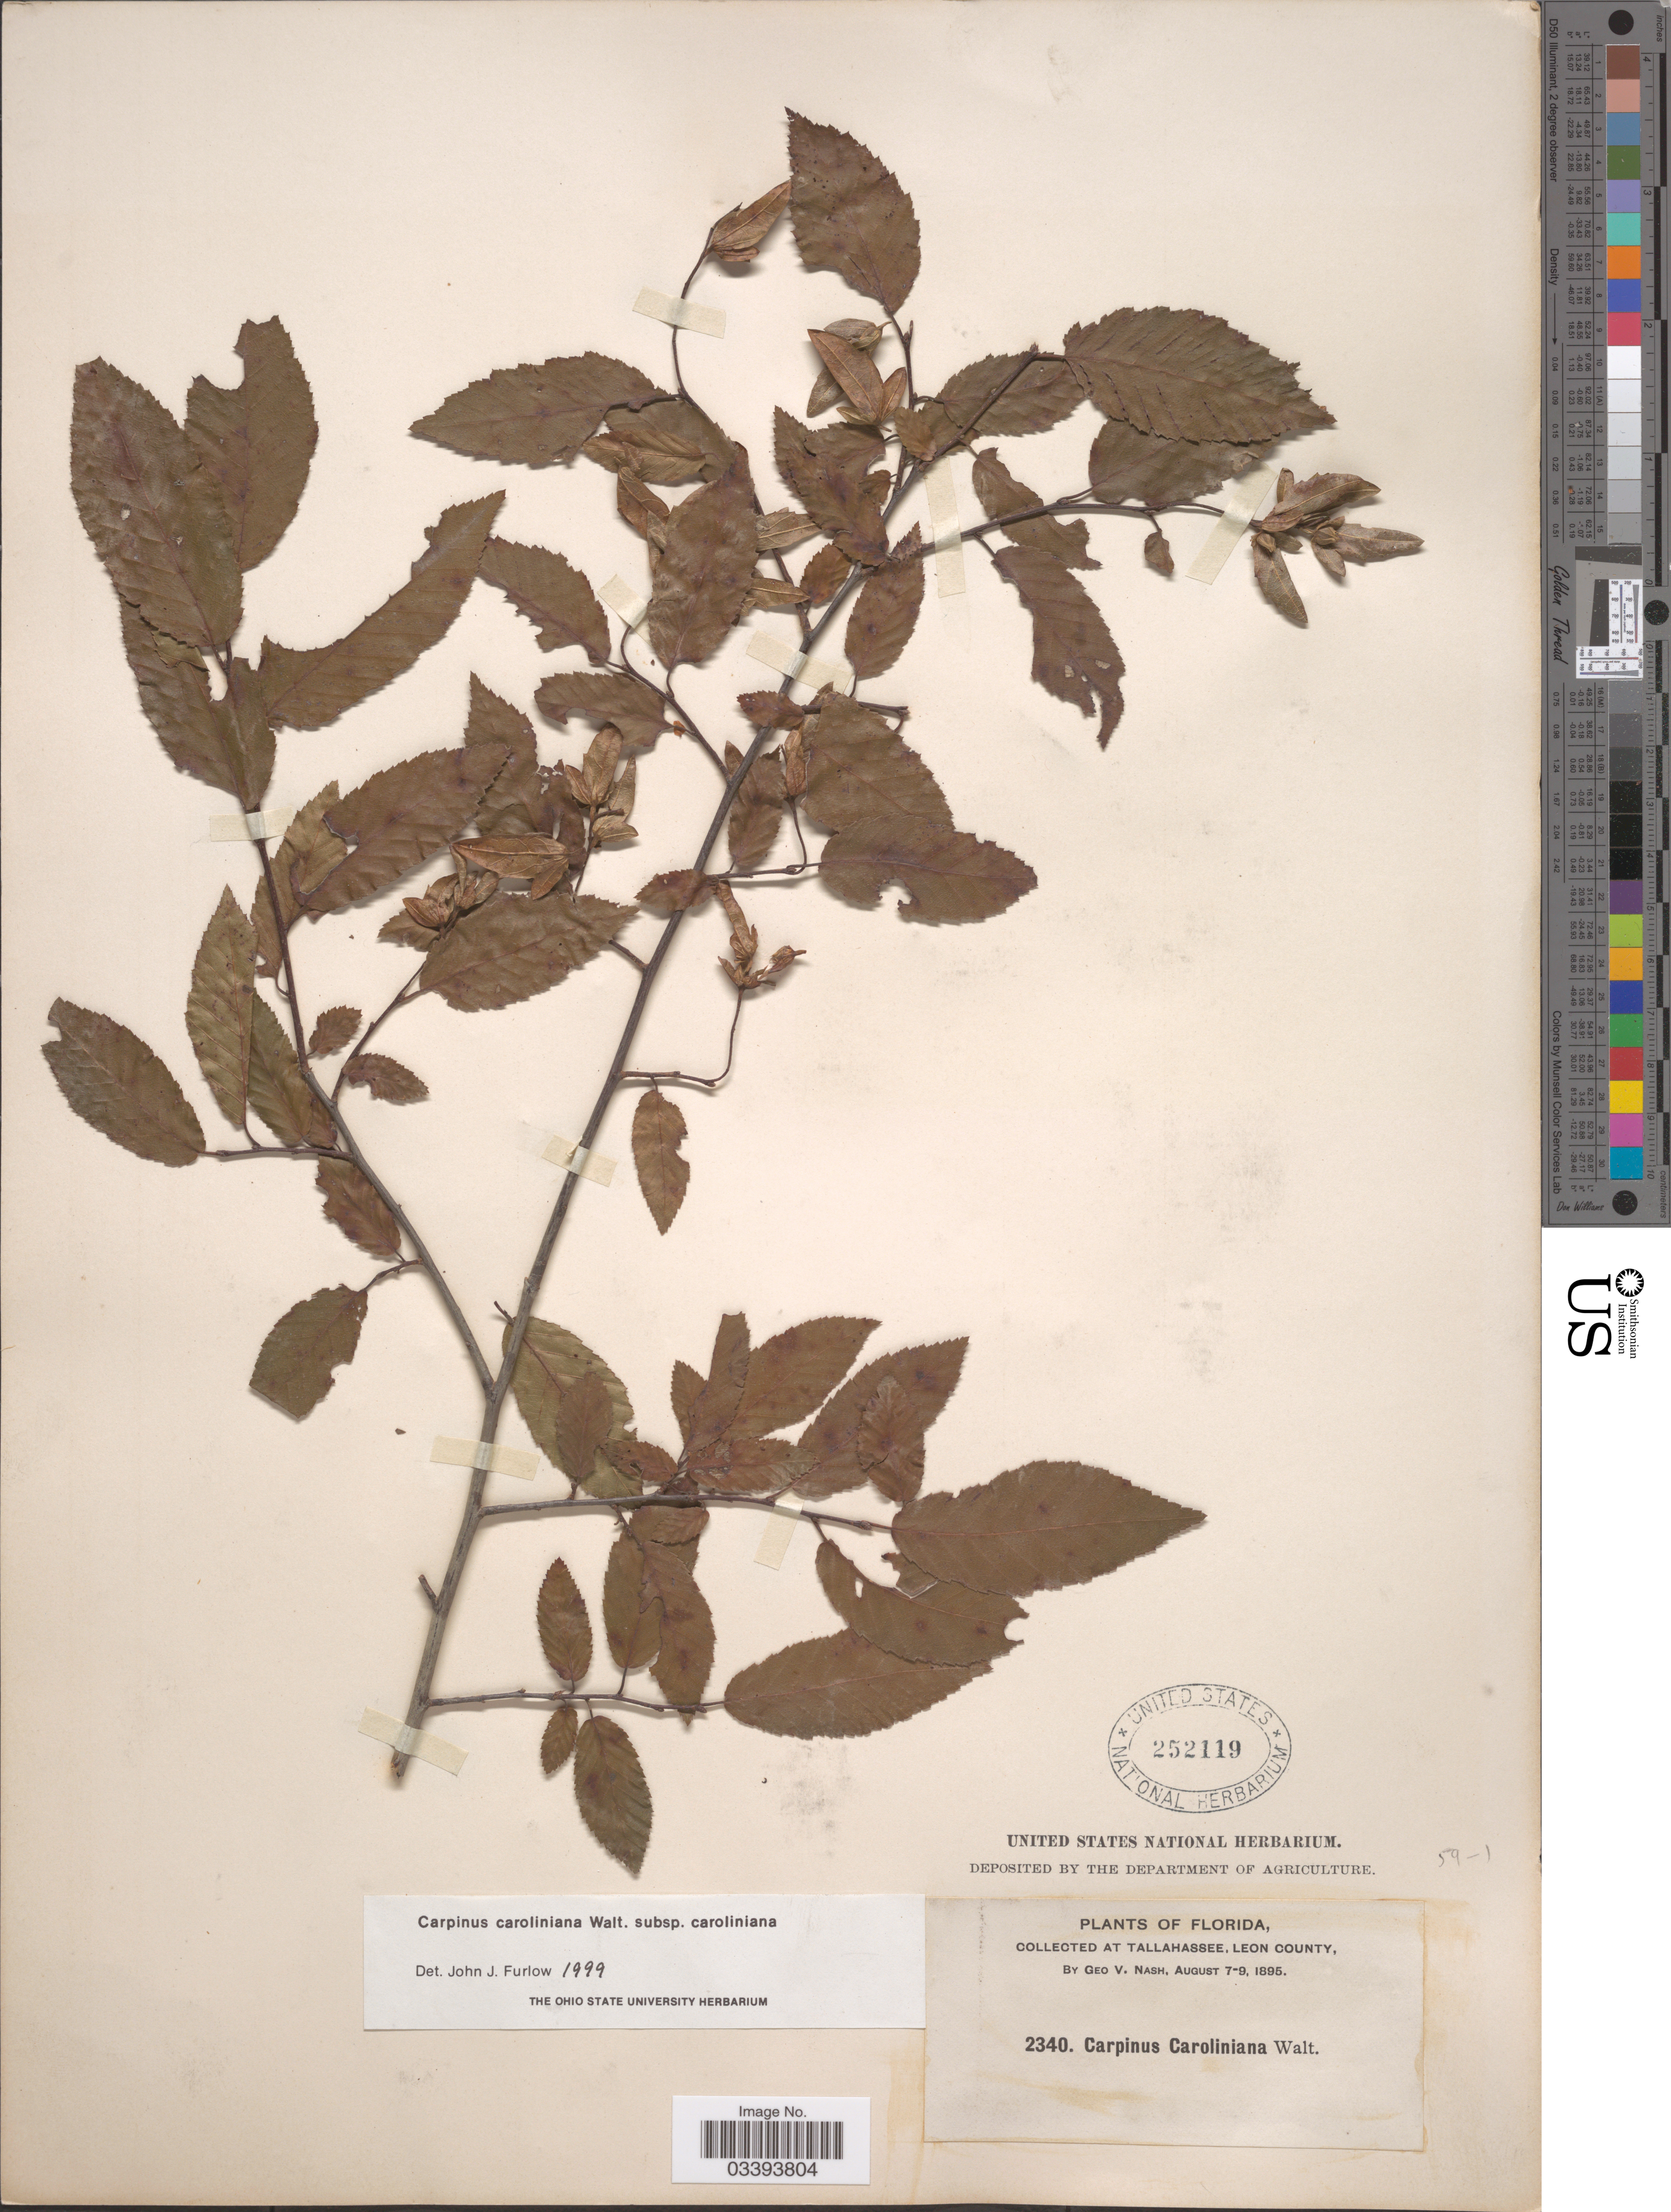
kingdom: Plantae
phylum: Tracheophyta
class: Magnoliopsida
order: Fagales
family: Betulaceae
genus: Carpinus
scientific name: Carpinus caroliniana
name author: Walter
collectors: G. V. Nash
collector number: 2340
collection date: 1895-08-07/1895-08-09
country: United States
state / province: Florida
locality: At Tallahassee, Leon County.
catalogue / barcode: US 252119